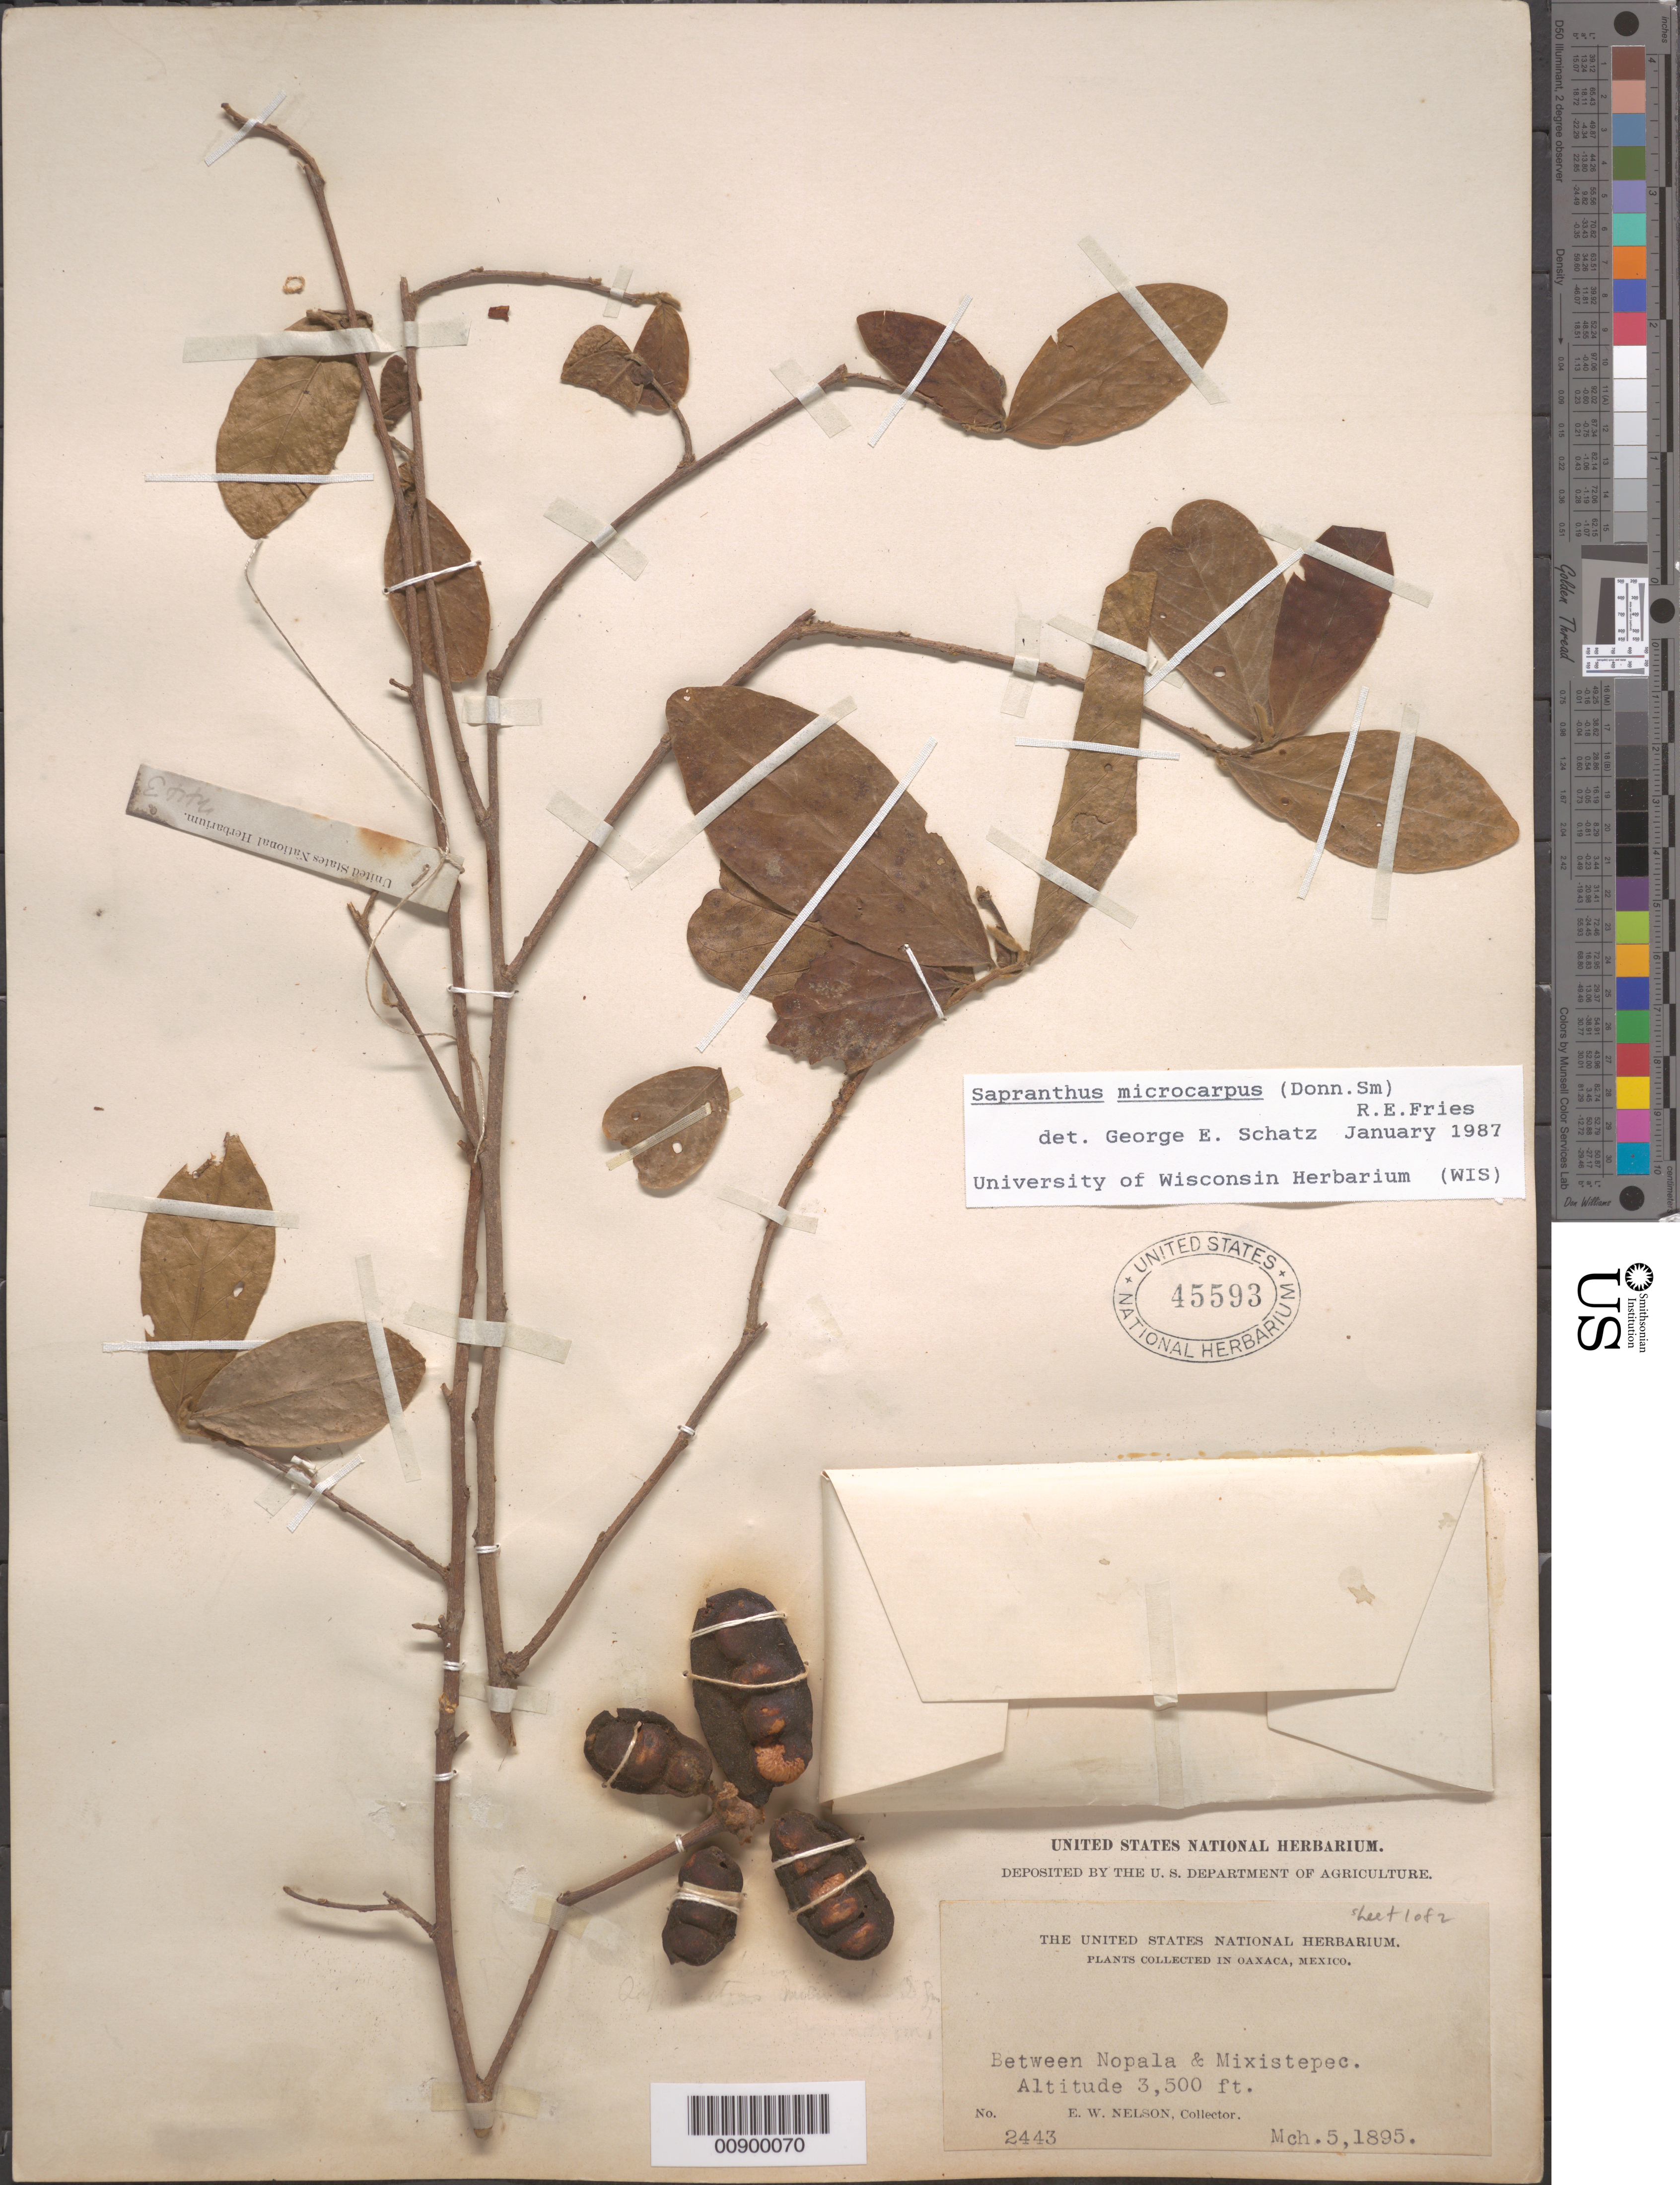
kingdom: Plantae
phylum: Tracheophyta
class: Magnoliopsida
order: Magnoliales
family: Annonaceae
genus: Sapranthus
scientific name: Sapranthus microcarpus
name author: (Donn. Sm.) R.E. Fr.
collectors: E. W. Nelson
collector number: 2443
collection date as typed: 05 Mar 1895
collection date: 1895-03-05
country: Mexico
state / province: Oaxaca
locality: Between Nopala & Mixistepec.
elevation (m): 1067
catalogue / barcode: US 45593